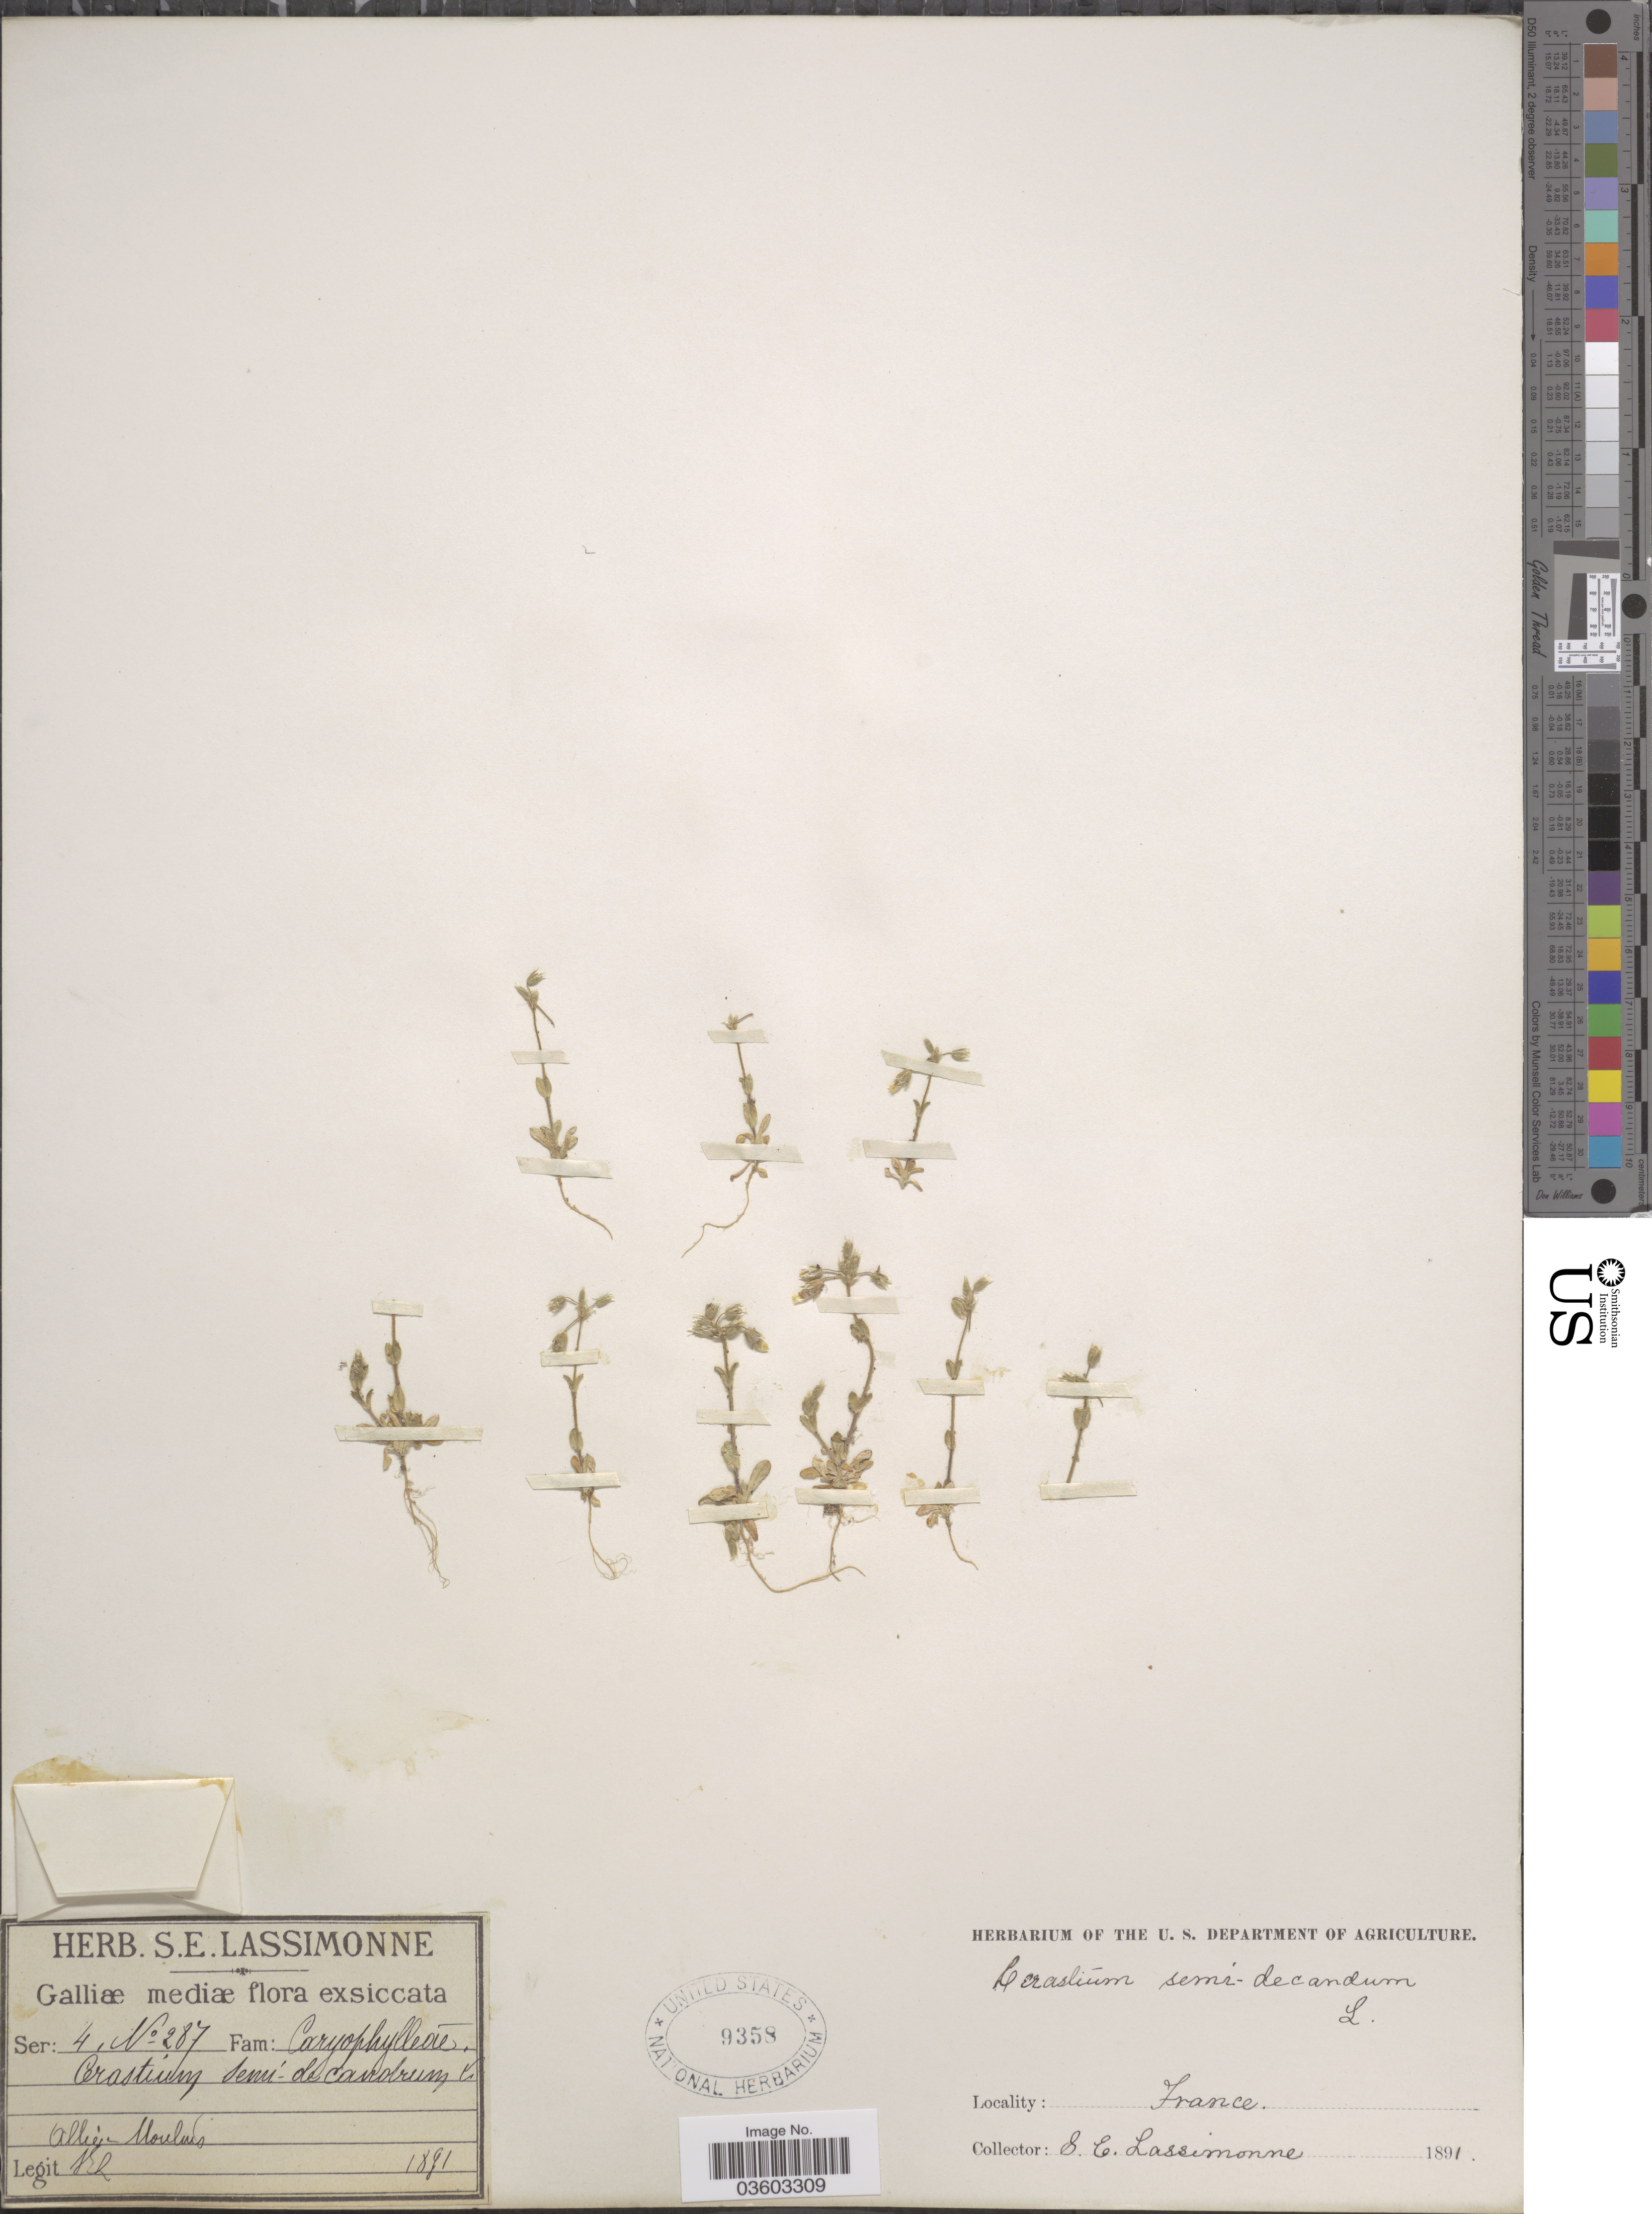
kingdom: Plantae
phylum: Tracheophyta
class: Magnoliopsida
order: Caryophyllales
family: Caryophyllaceae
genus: Cerastium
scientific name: Cerastium semidecandrum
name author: L.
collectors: S. Lassimonne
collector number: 287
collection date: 1891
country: France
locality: Allier Moulin.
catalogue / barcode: US 9358